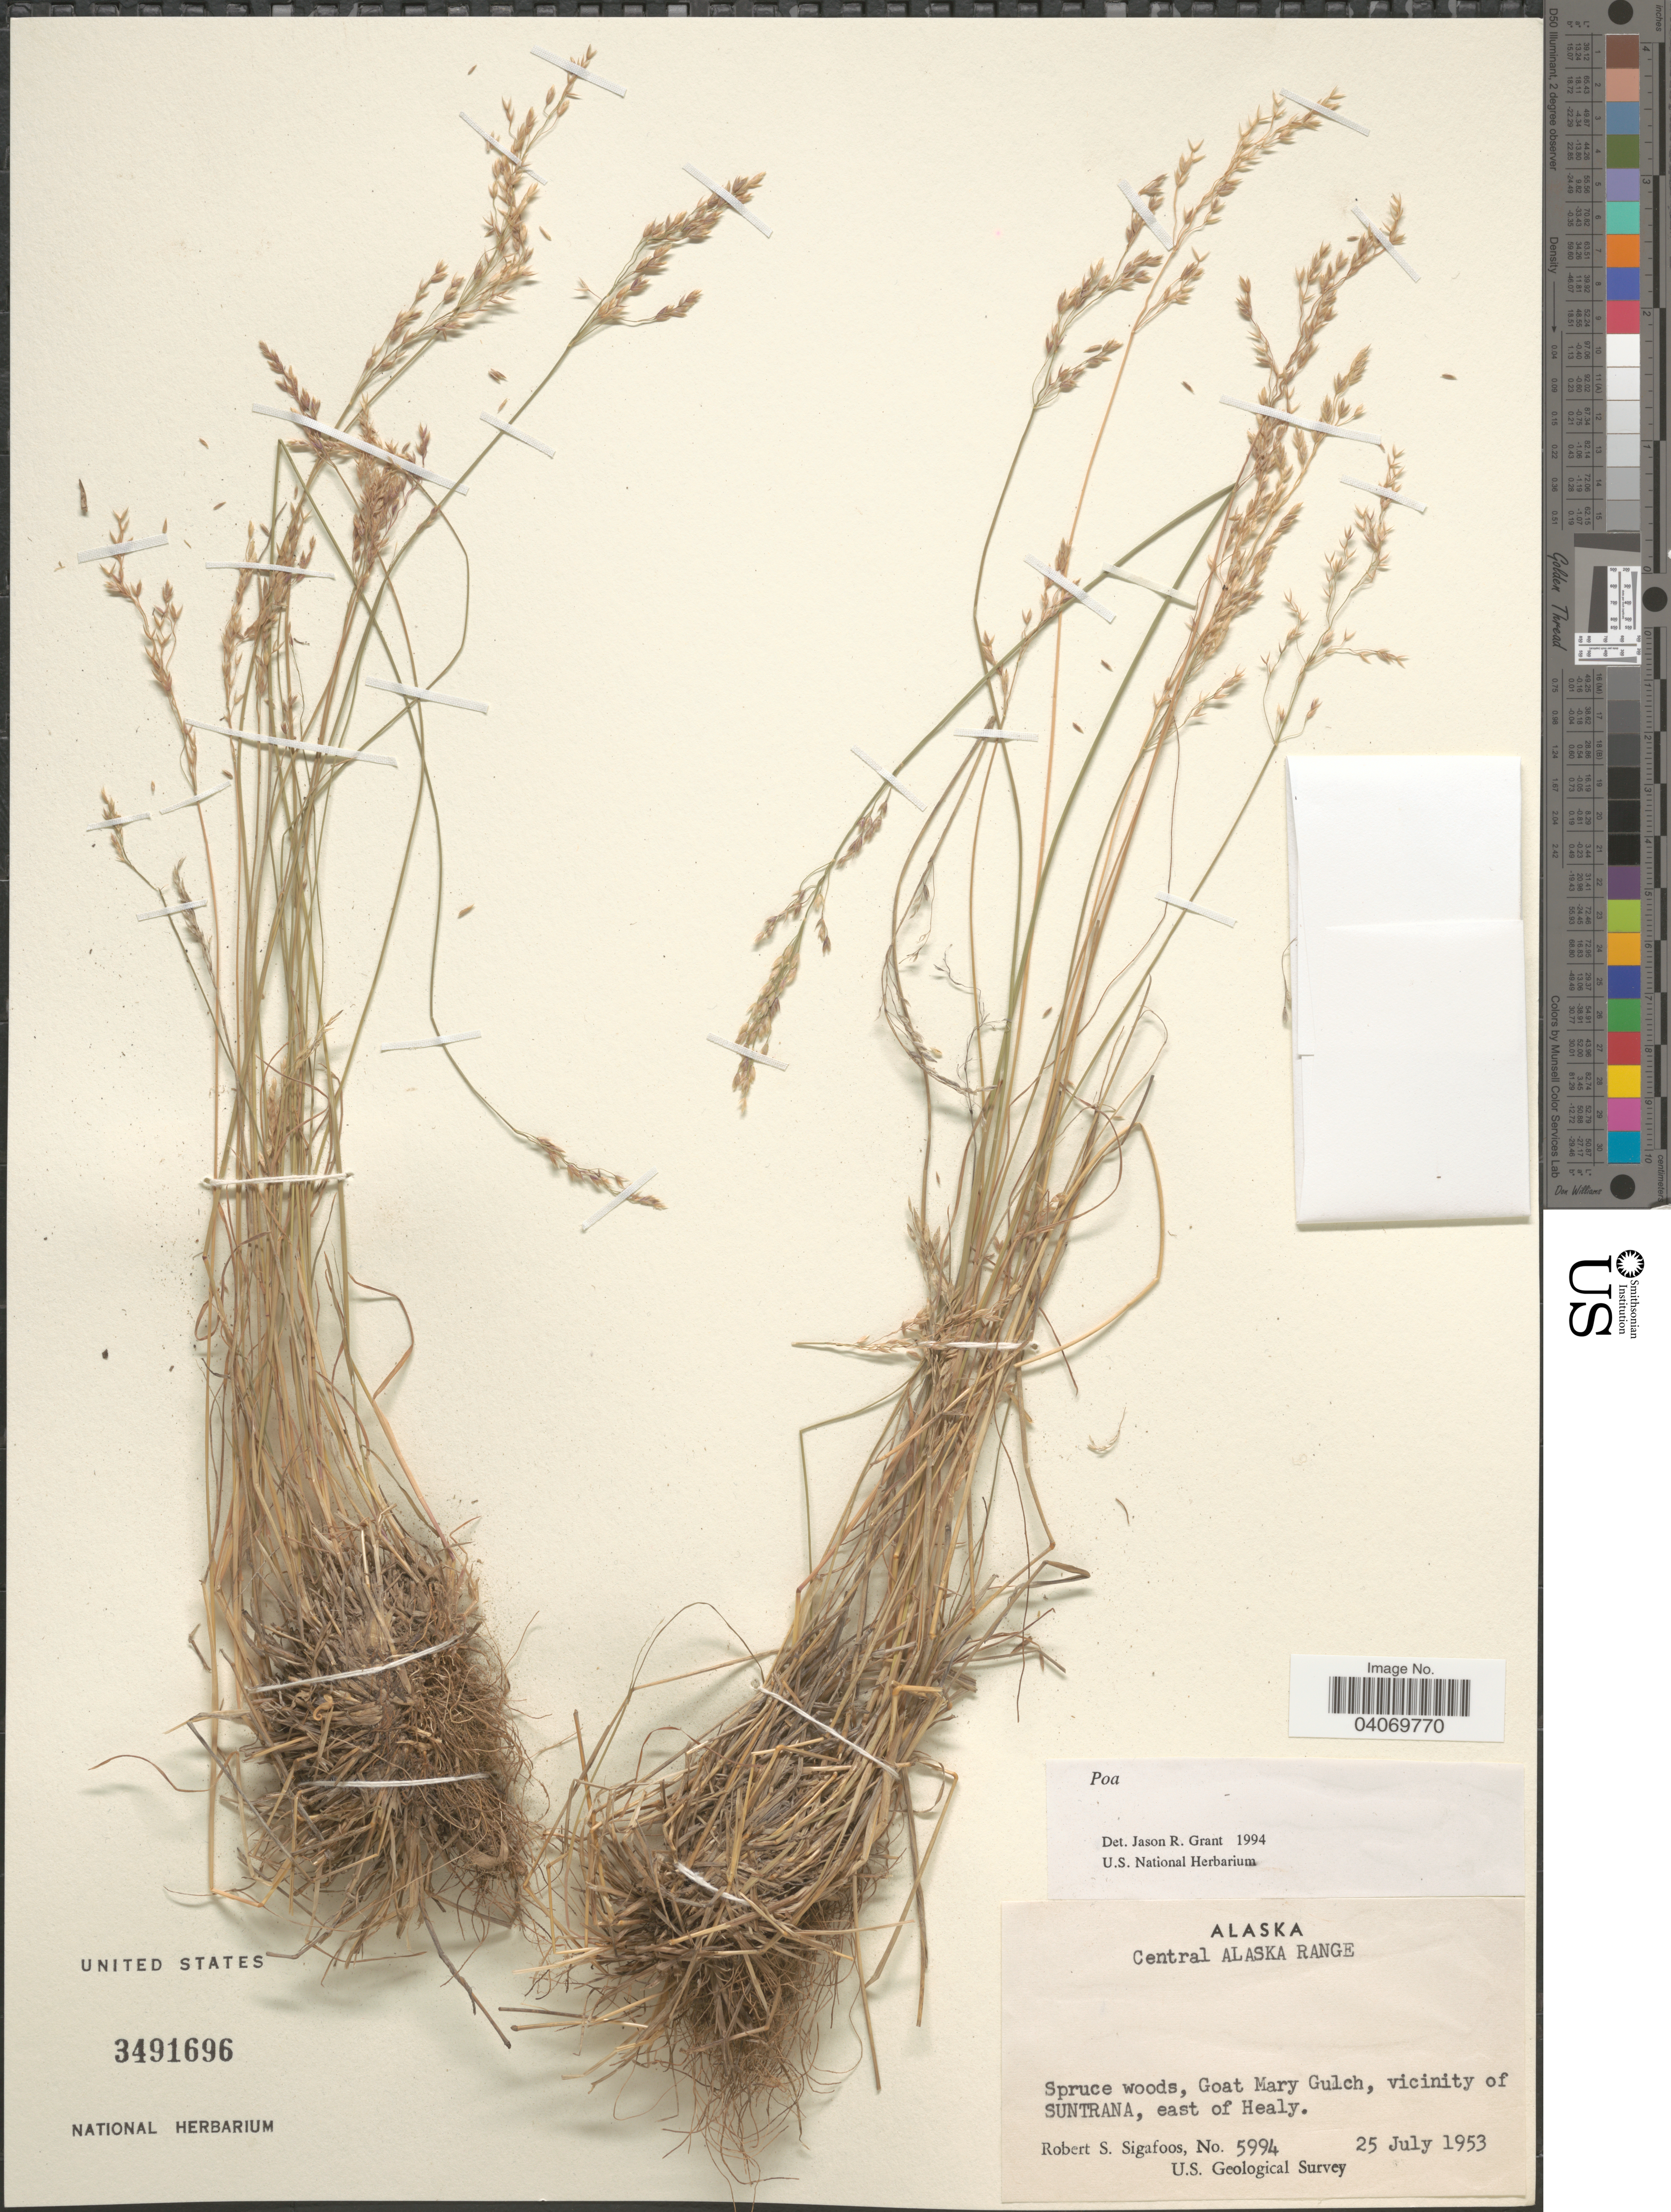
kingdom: Plantae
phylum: Tracheophyta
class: Liliopsida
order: Poales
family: Poaceae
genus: Poa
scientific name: Poa sp.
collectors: R. Sigafoos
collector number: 5994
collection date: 1953-07-25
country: United States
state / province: Alaska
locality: Central Alaska Range.Spruce woods, Goat Mary Gulch, vicinity of Suntrana, east of Healy. U.S. Geological Survey.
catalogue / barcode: US 3491696